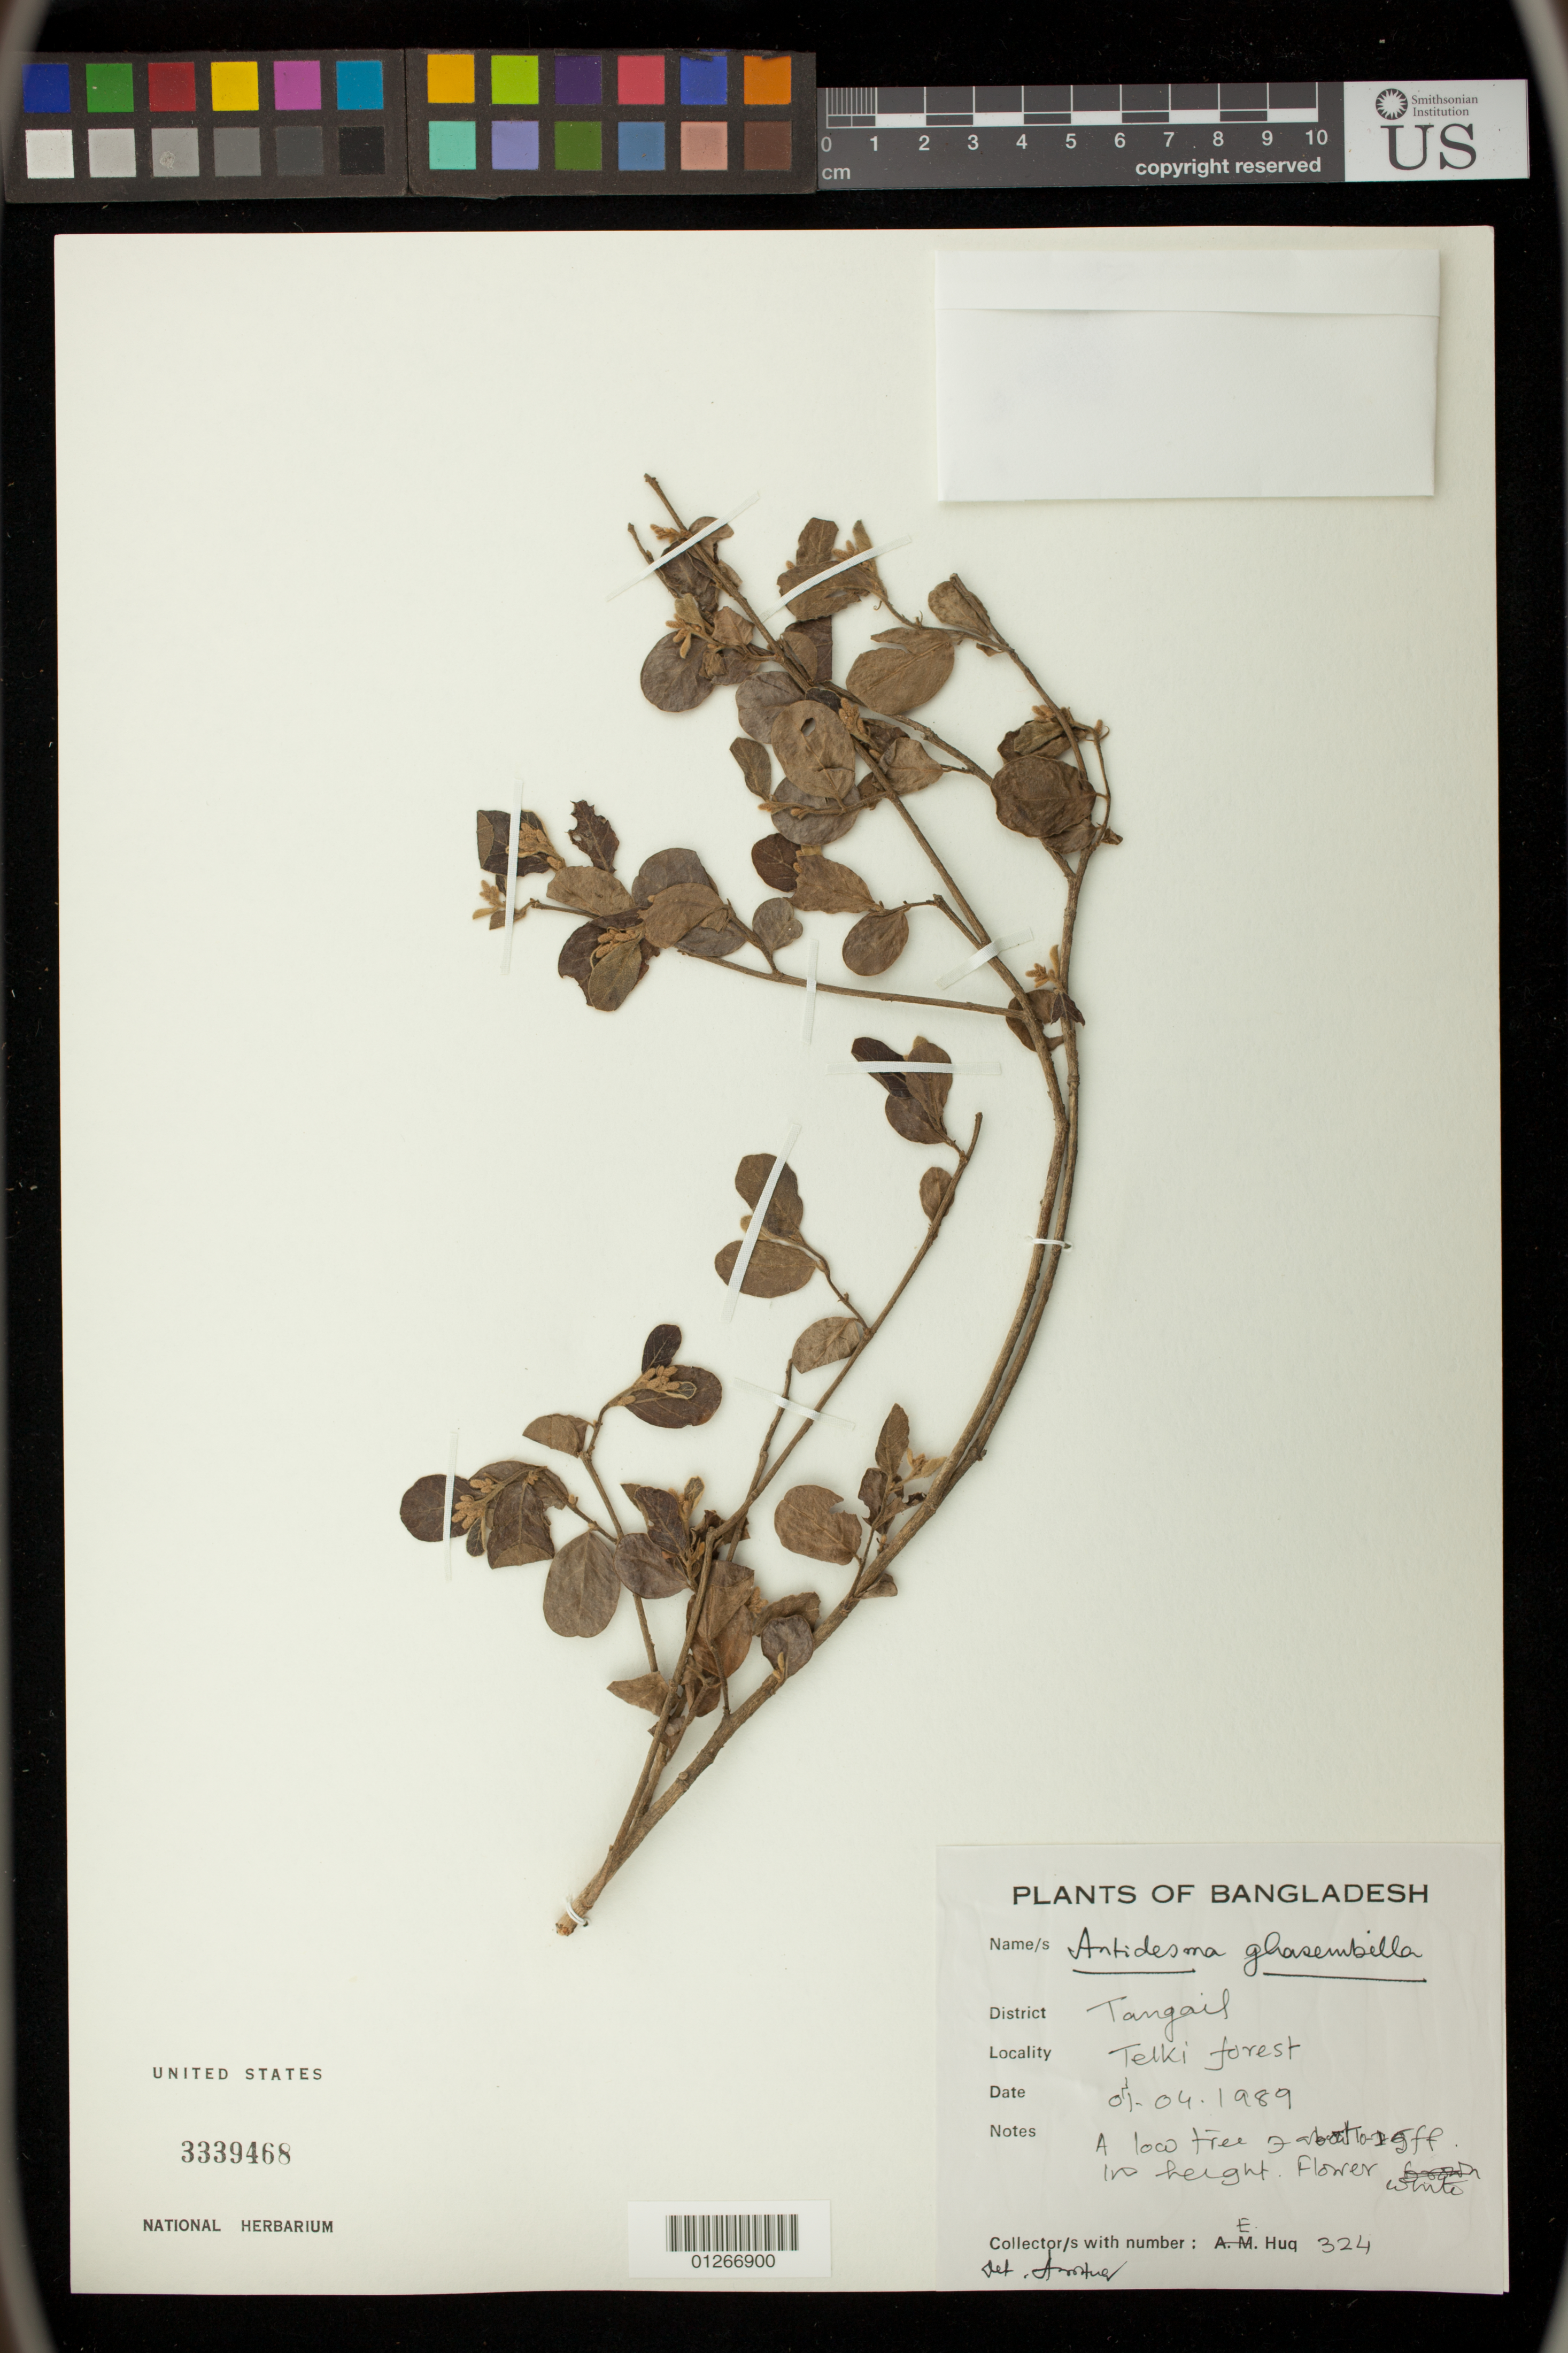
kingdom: Plantae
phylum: Tracheophyta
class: Magnoliopsida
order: Malpighiales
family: Phyllanthaceae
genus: Antidesma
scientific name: Antidesma ghaesembilla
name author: Gaertn.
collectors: E. Huq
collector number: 324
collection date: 1989-01-04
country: Bangladesh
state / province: Dhaka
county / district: Tangail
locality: Telki forest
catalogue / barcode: US 3339468